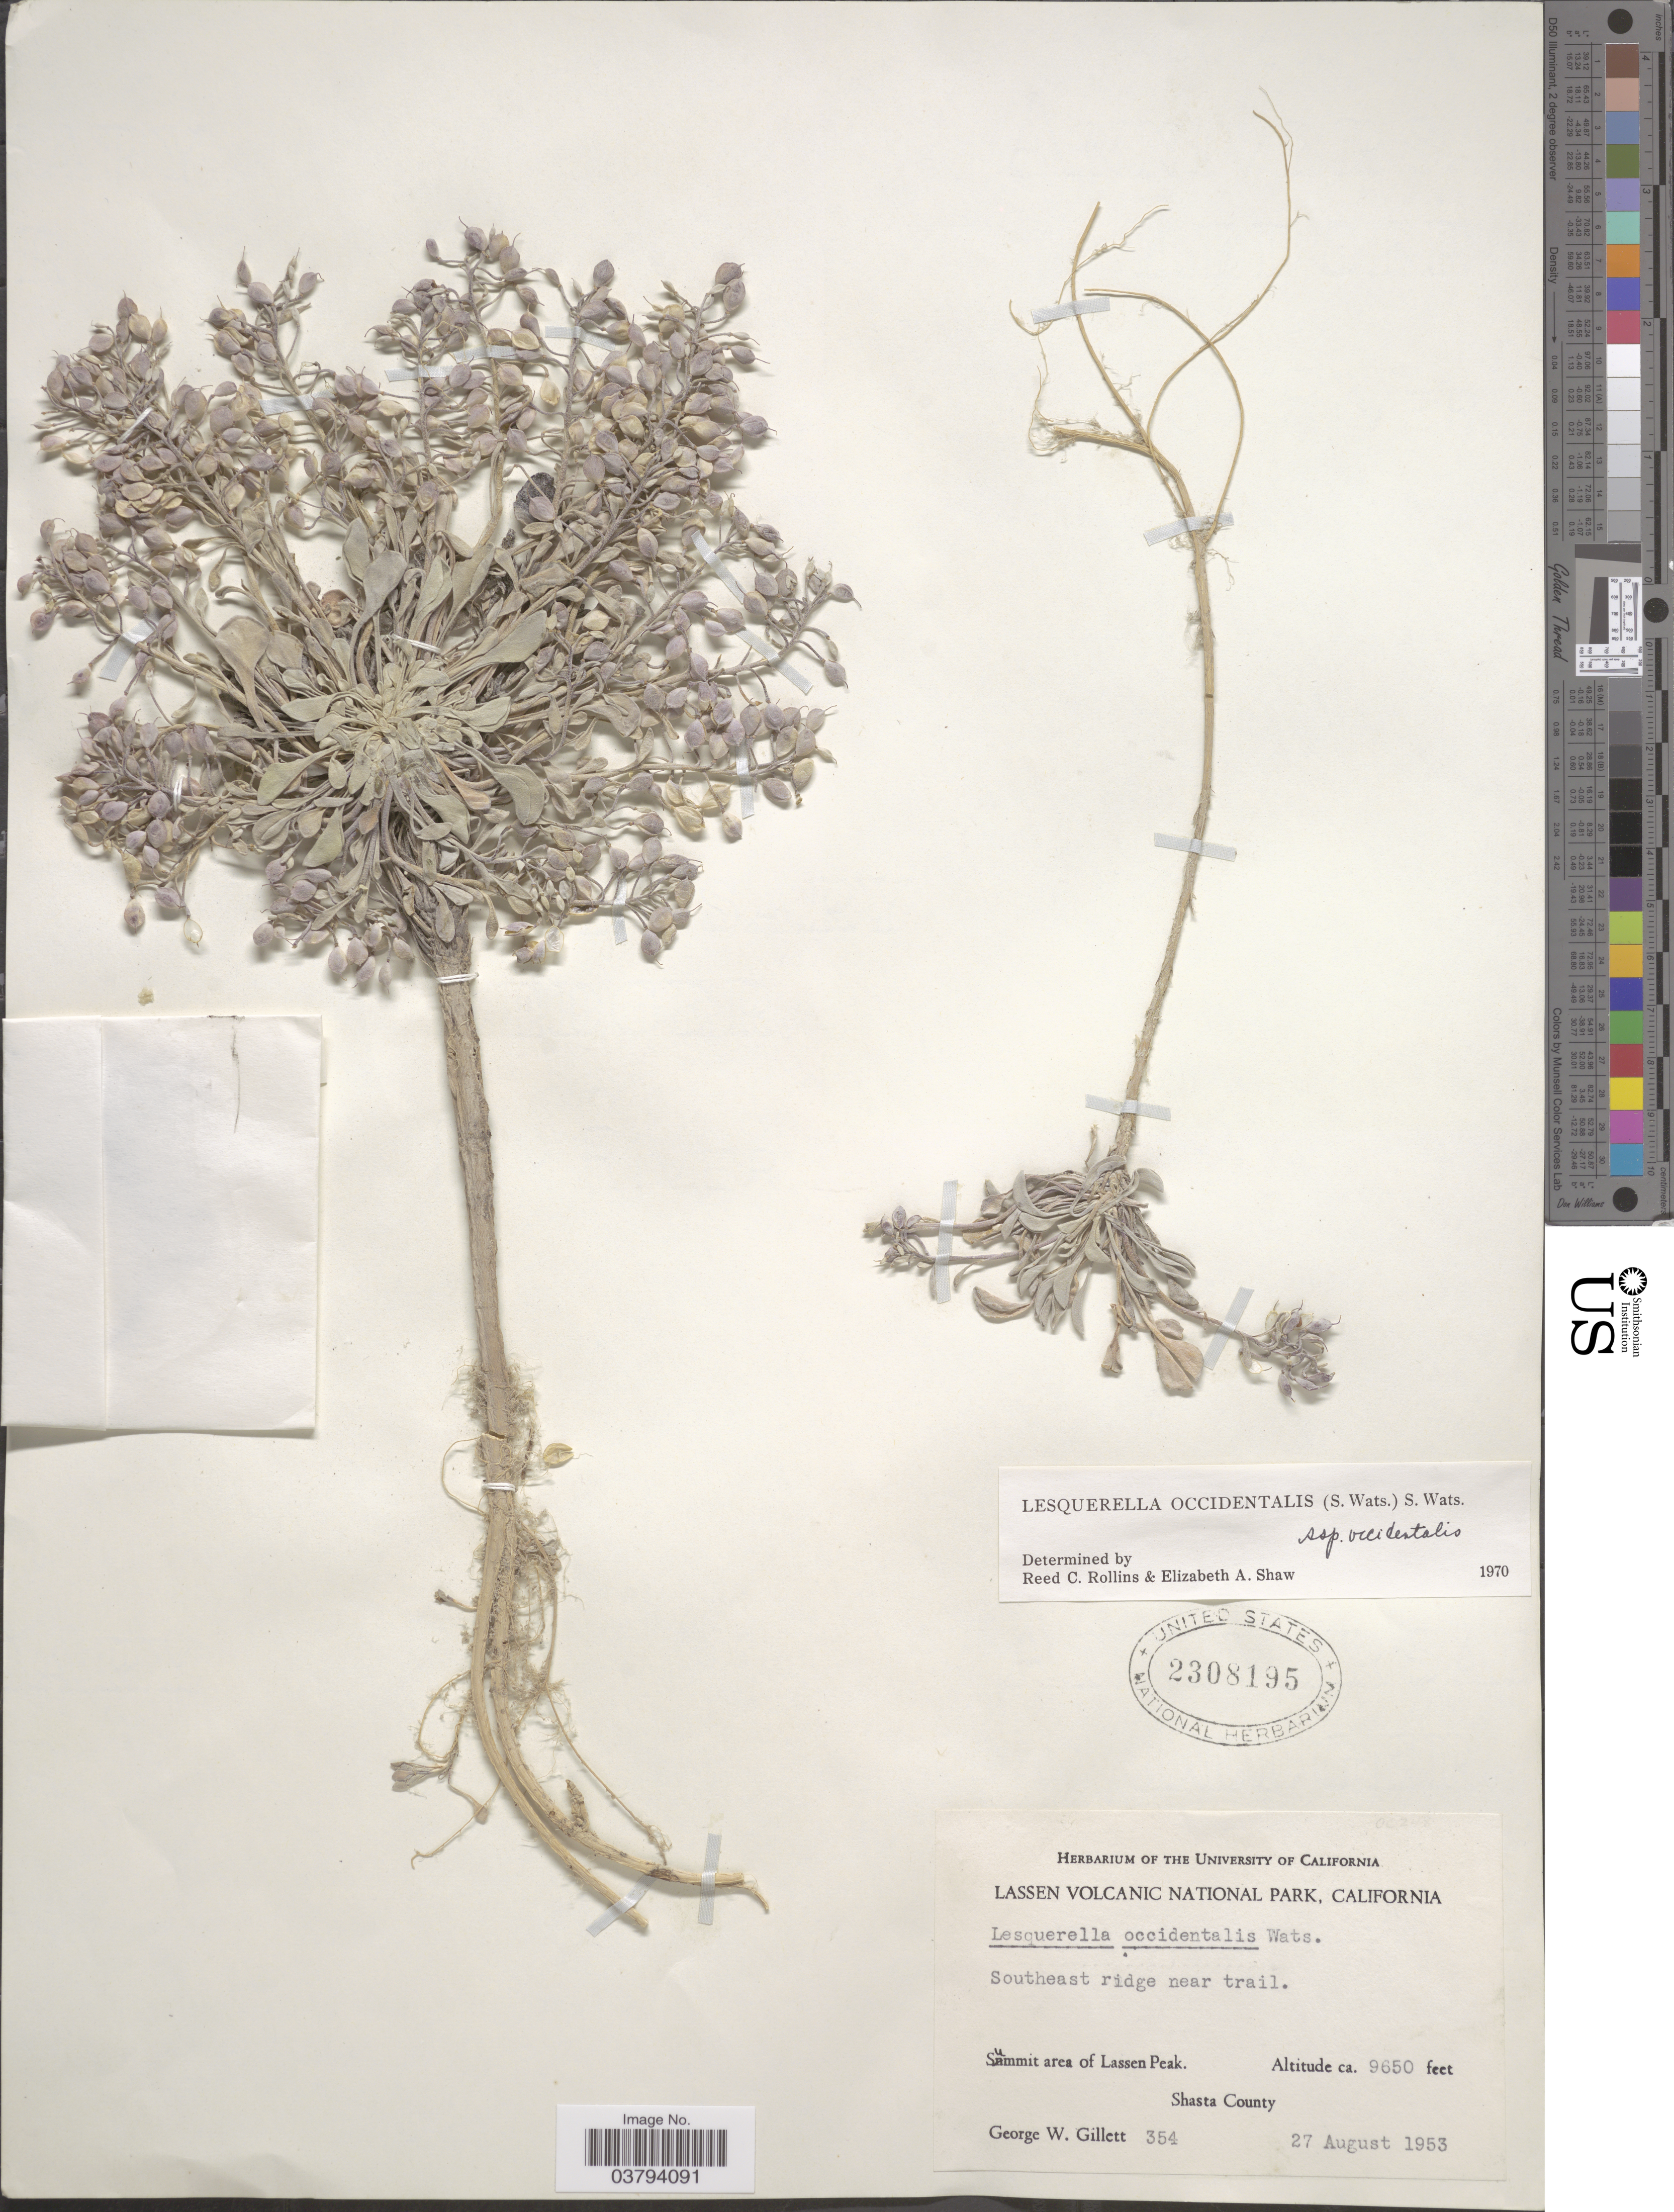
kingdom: Plantae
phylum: Tracheophyta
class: Magnoliopsida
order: Brassicales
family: Brassicaceae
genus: Lesquerella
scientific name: Lesquerella occidentalis var. occidentalis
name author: S. Watson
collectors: G. Gillett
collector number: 354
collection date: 1953-08-27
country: United States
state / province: California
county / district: Shasta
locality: Lassen Volcanic National Park. Southeast ridge near trail. Summit area of Lassen Peak. Shasta County.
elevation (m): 2941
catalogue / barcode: US 2308195